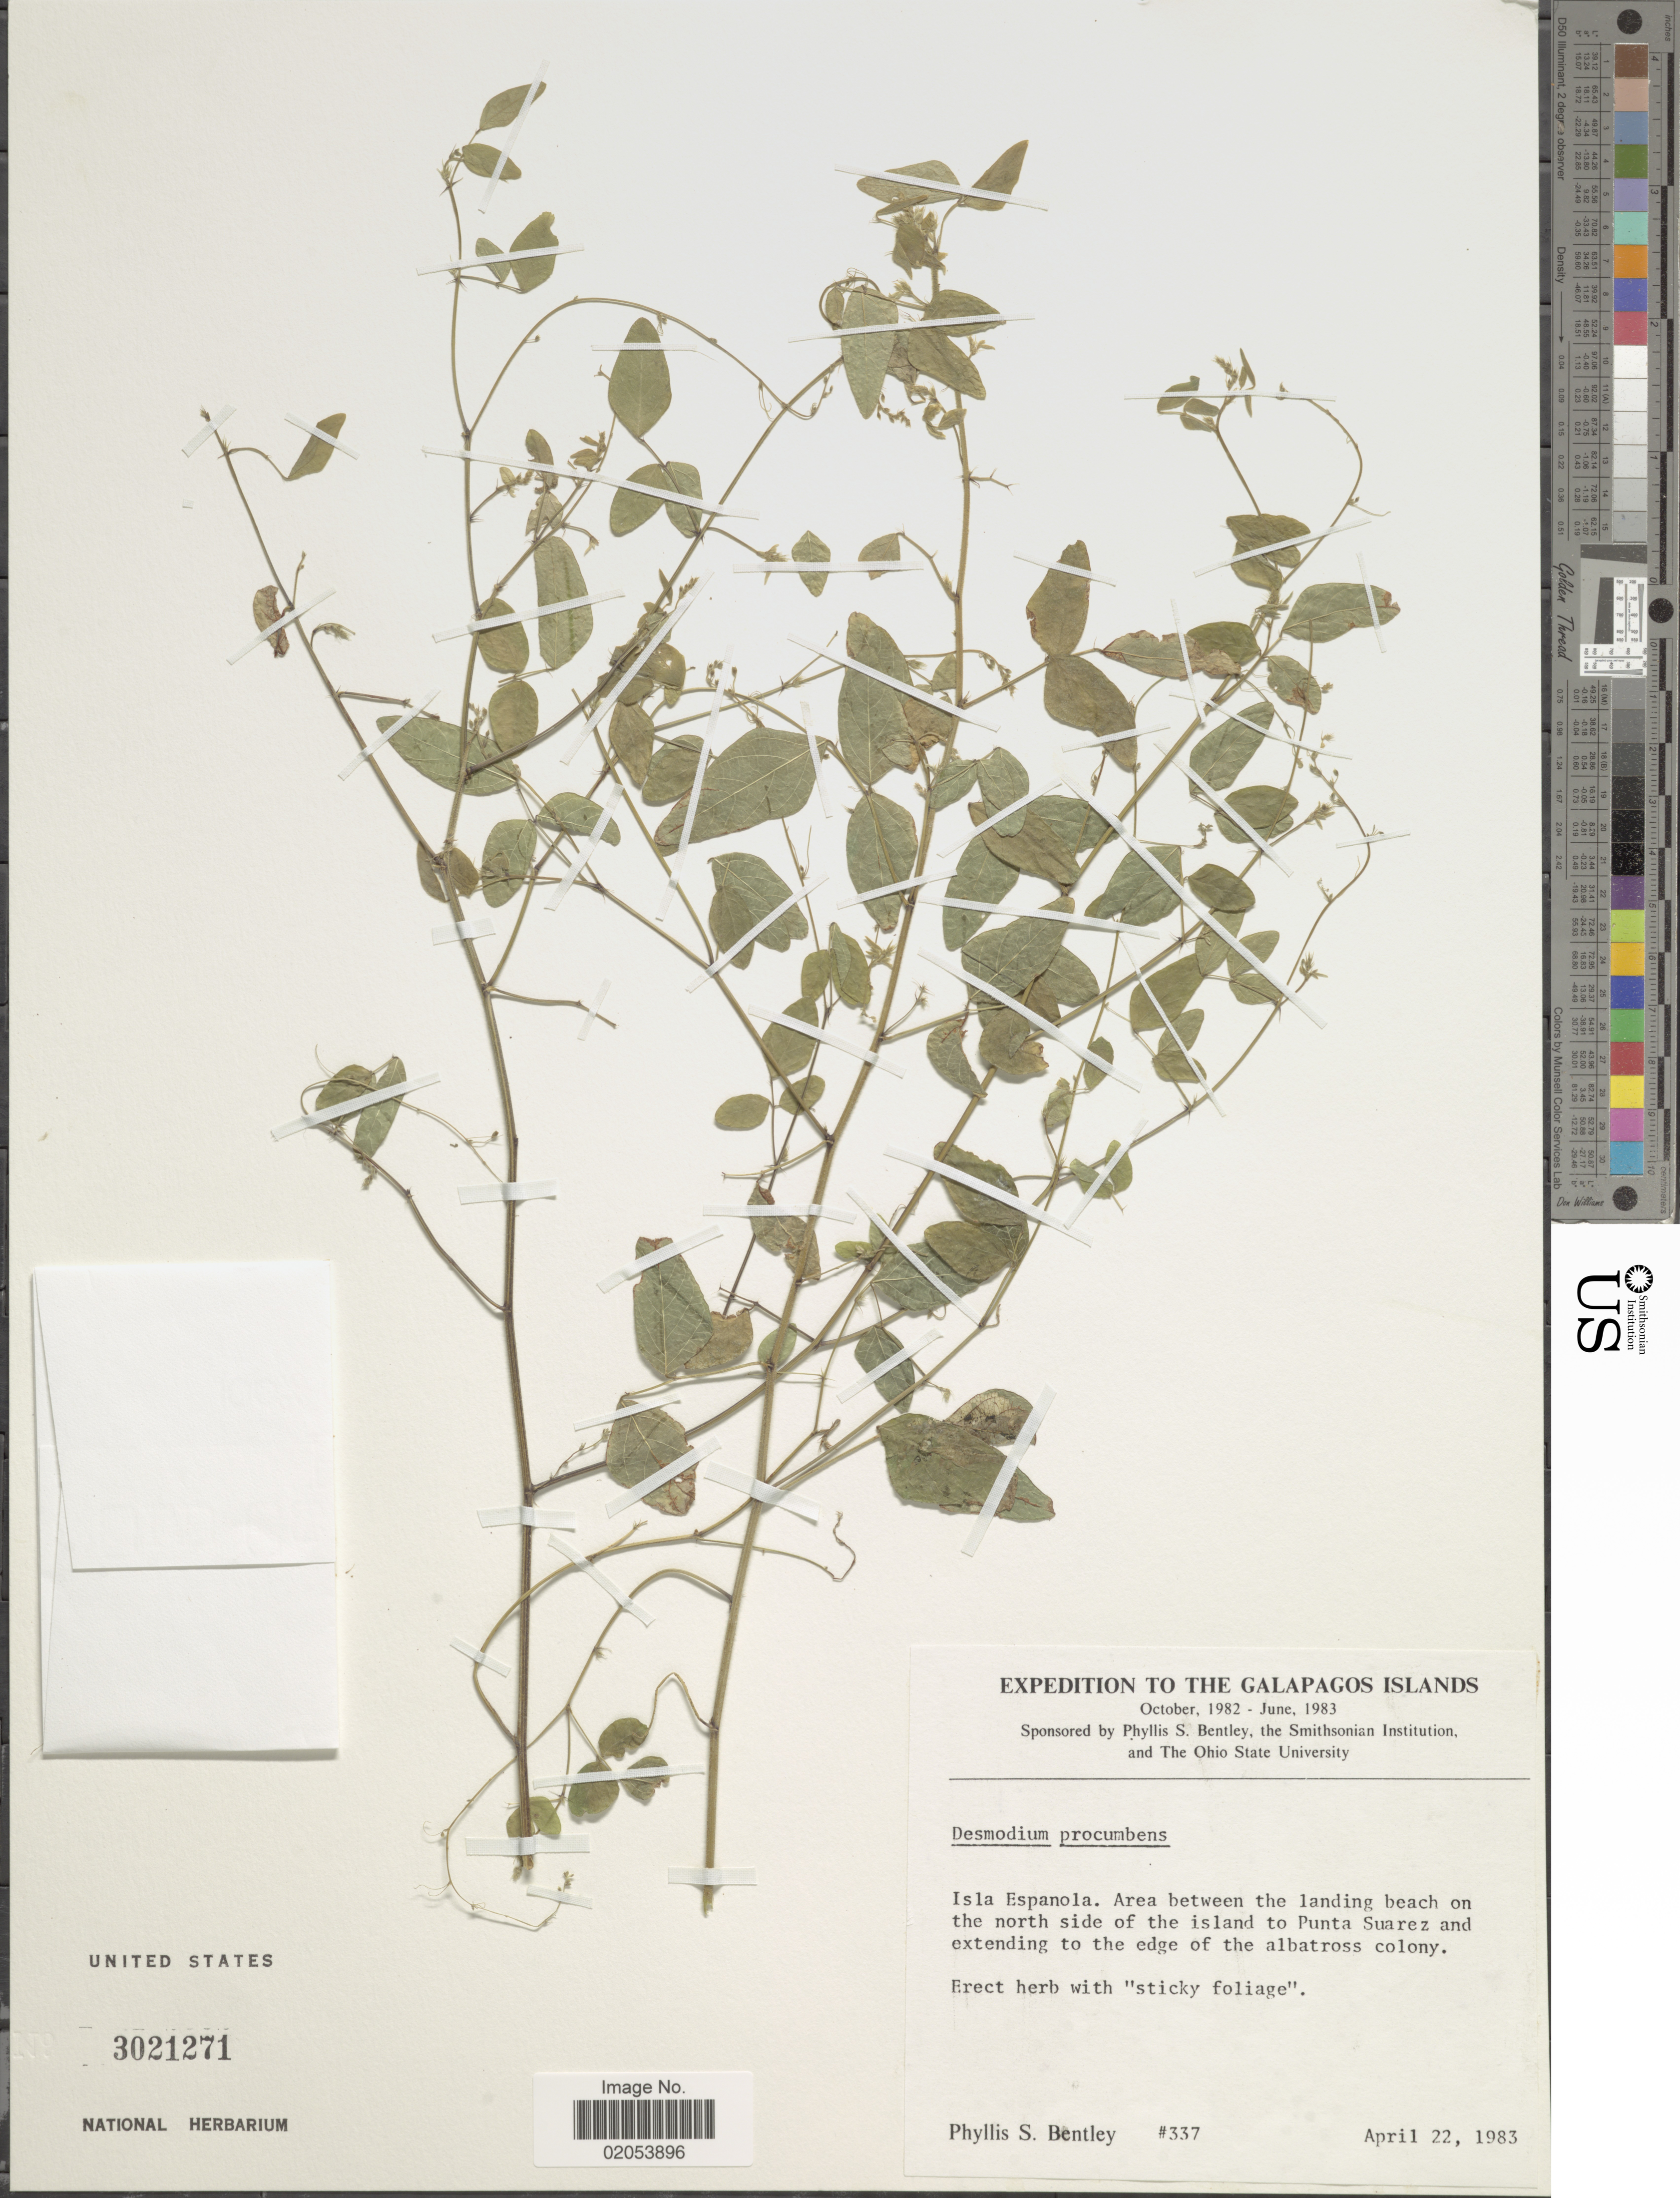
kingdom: Plantae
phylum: Tracheophyta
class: Magnoliopsida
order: Fabales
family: Fabaceae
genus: Desmodium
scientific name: Desmodium procumbens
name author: (Mill.) Hitchc.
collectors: P. S. Bentley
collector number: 337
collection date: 1983-04-22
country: Ecuador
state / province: Colón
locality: Galapagos Islands. Isla Espanola. Area between the landing beach on the north side of the island to Punta Suarez and extending to the edge of the albatross colony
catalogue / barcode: US 3021271